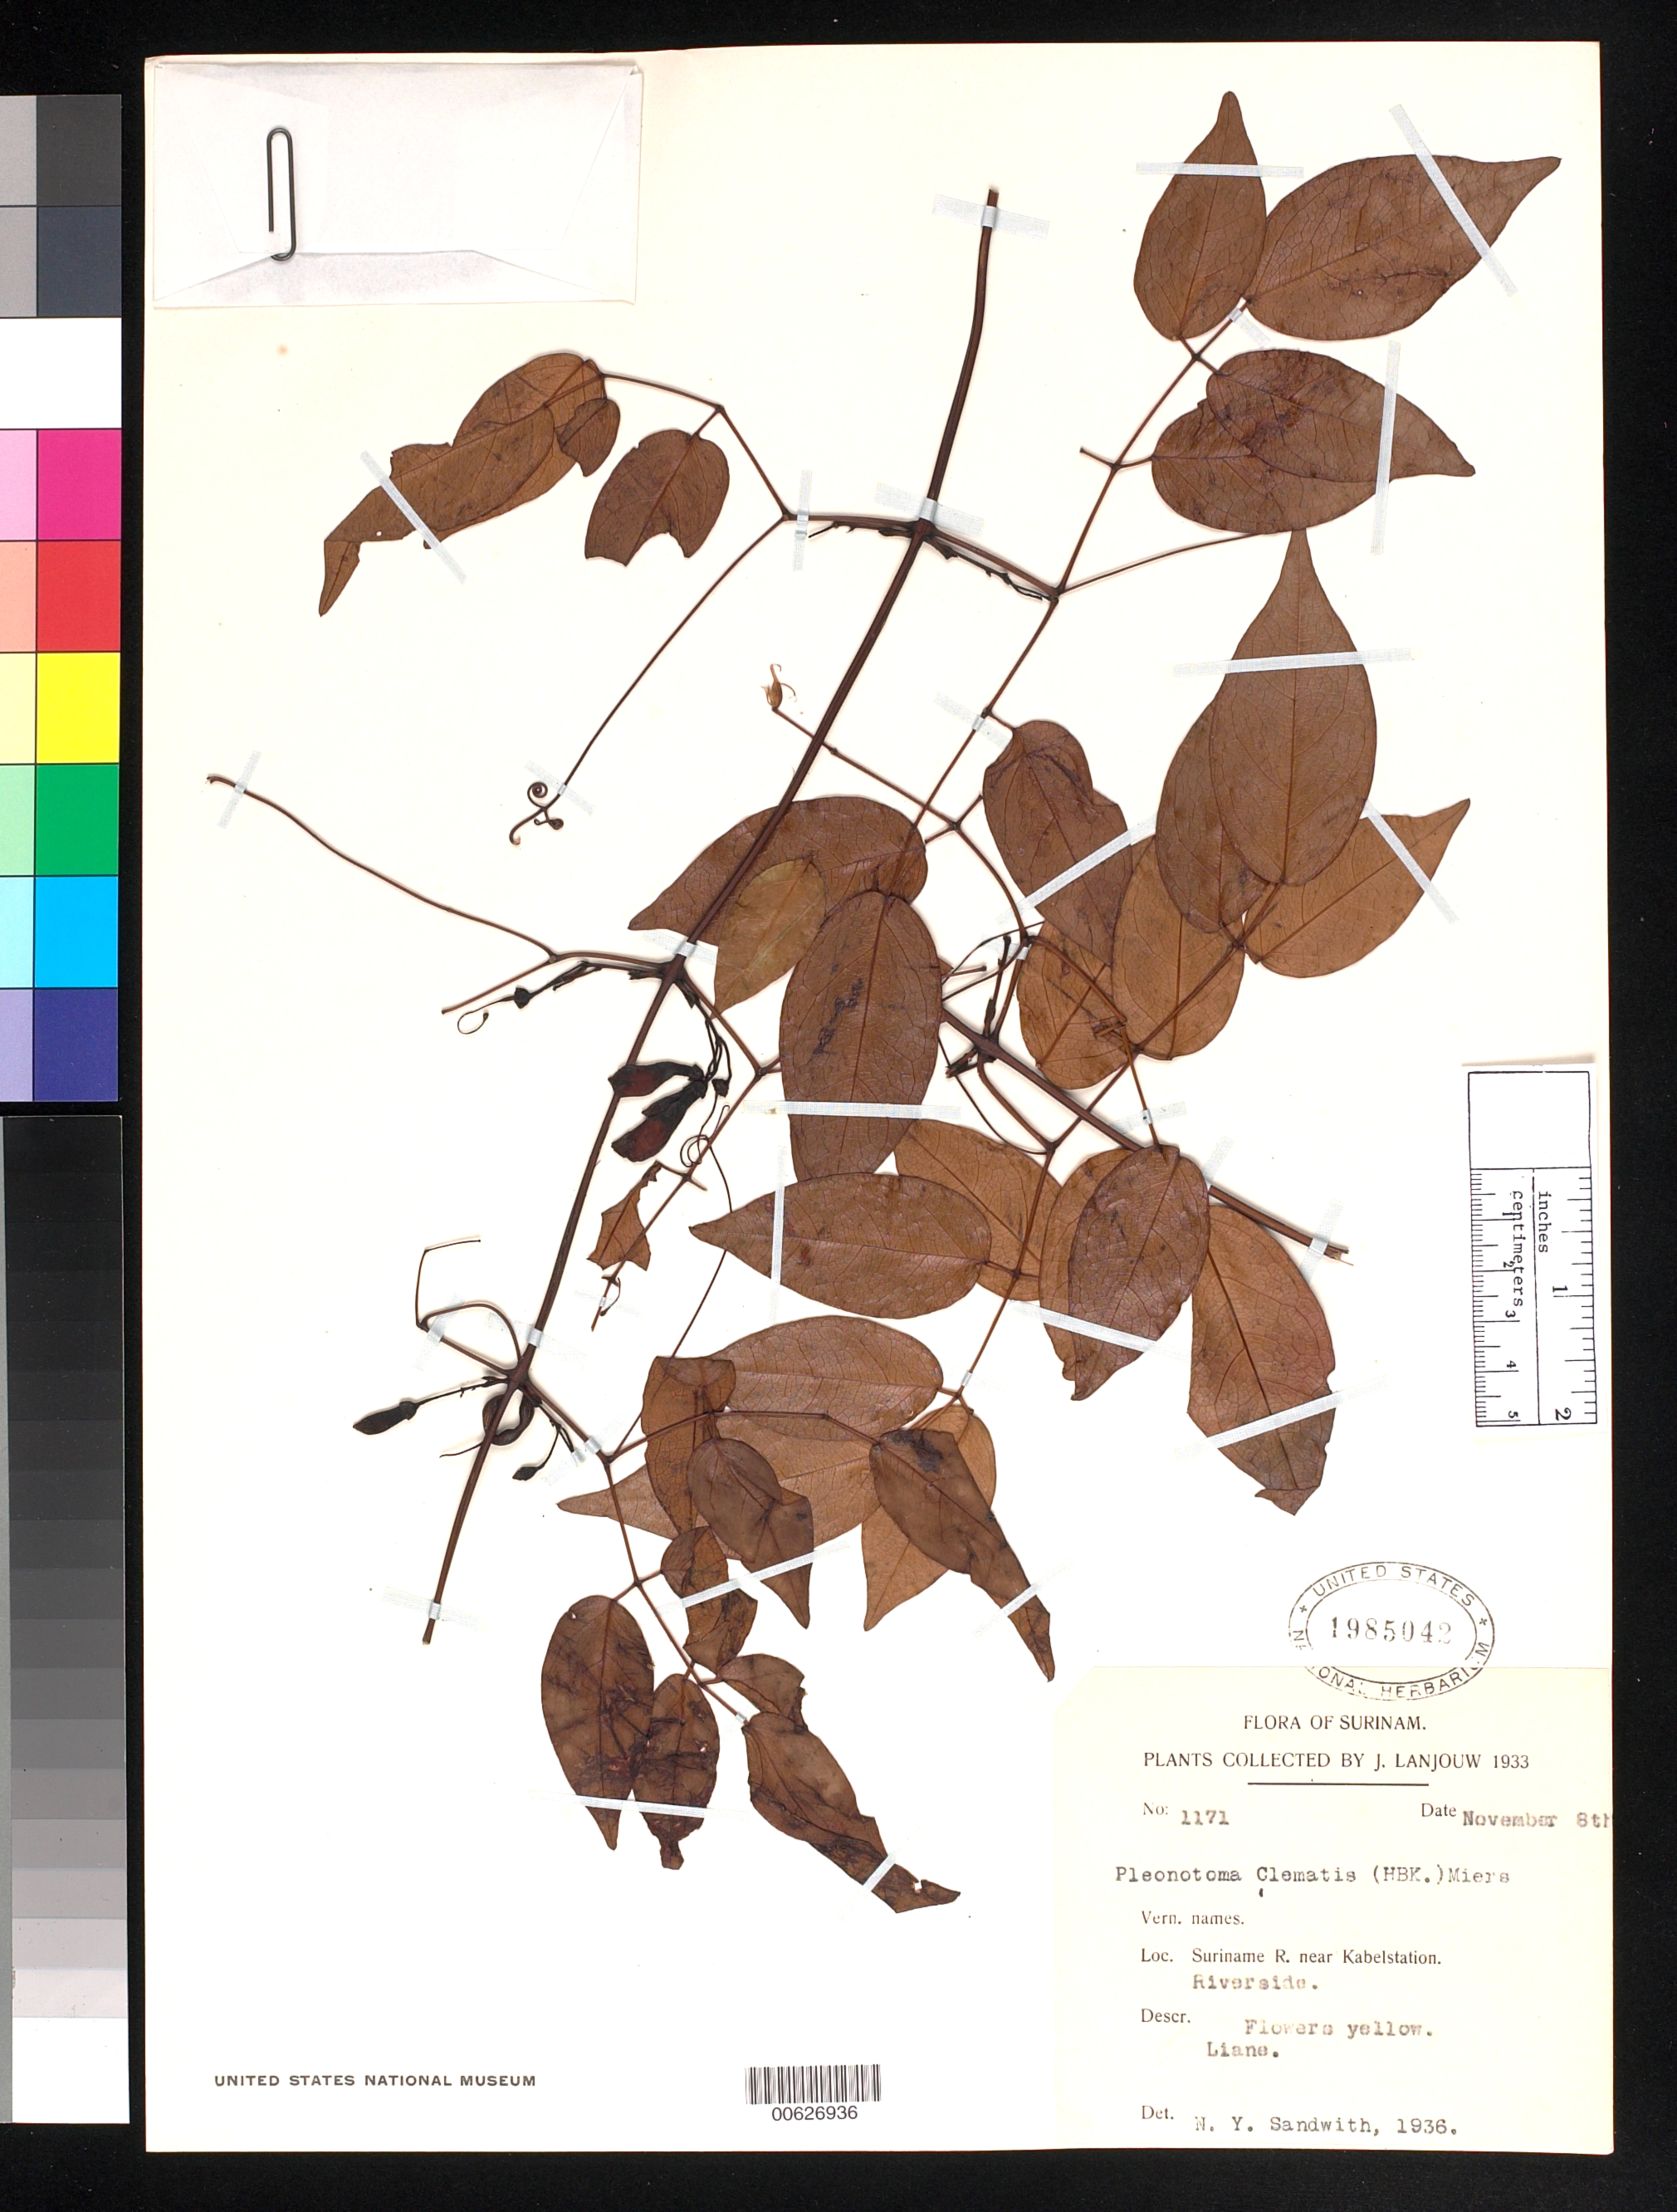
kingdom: Plantae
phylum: Tracheophyta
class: Magnoliopsida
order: Lamiales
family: Bignoniaceae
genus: Pleonotoma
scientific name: Pleonotoma clematis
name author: (Kunth) Miers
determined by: Sandwith, N. Y.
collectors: J. Lanjouw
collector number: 1171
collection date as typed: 8-Nov-33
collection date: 1933-11-08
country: Suriname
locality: Surinam R., near Kabelstation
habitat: Riverside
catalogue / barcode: US 1985042